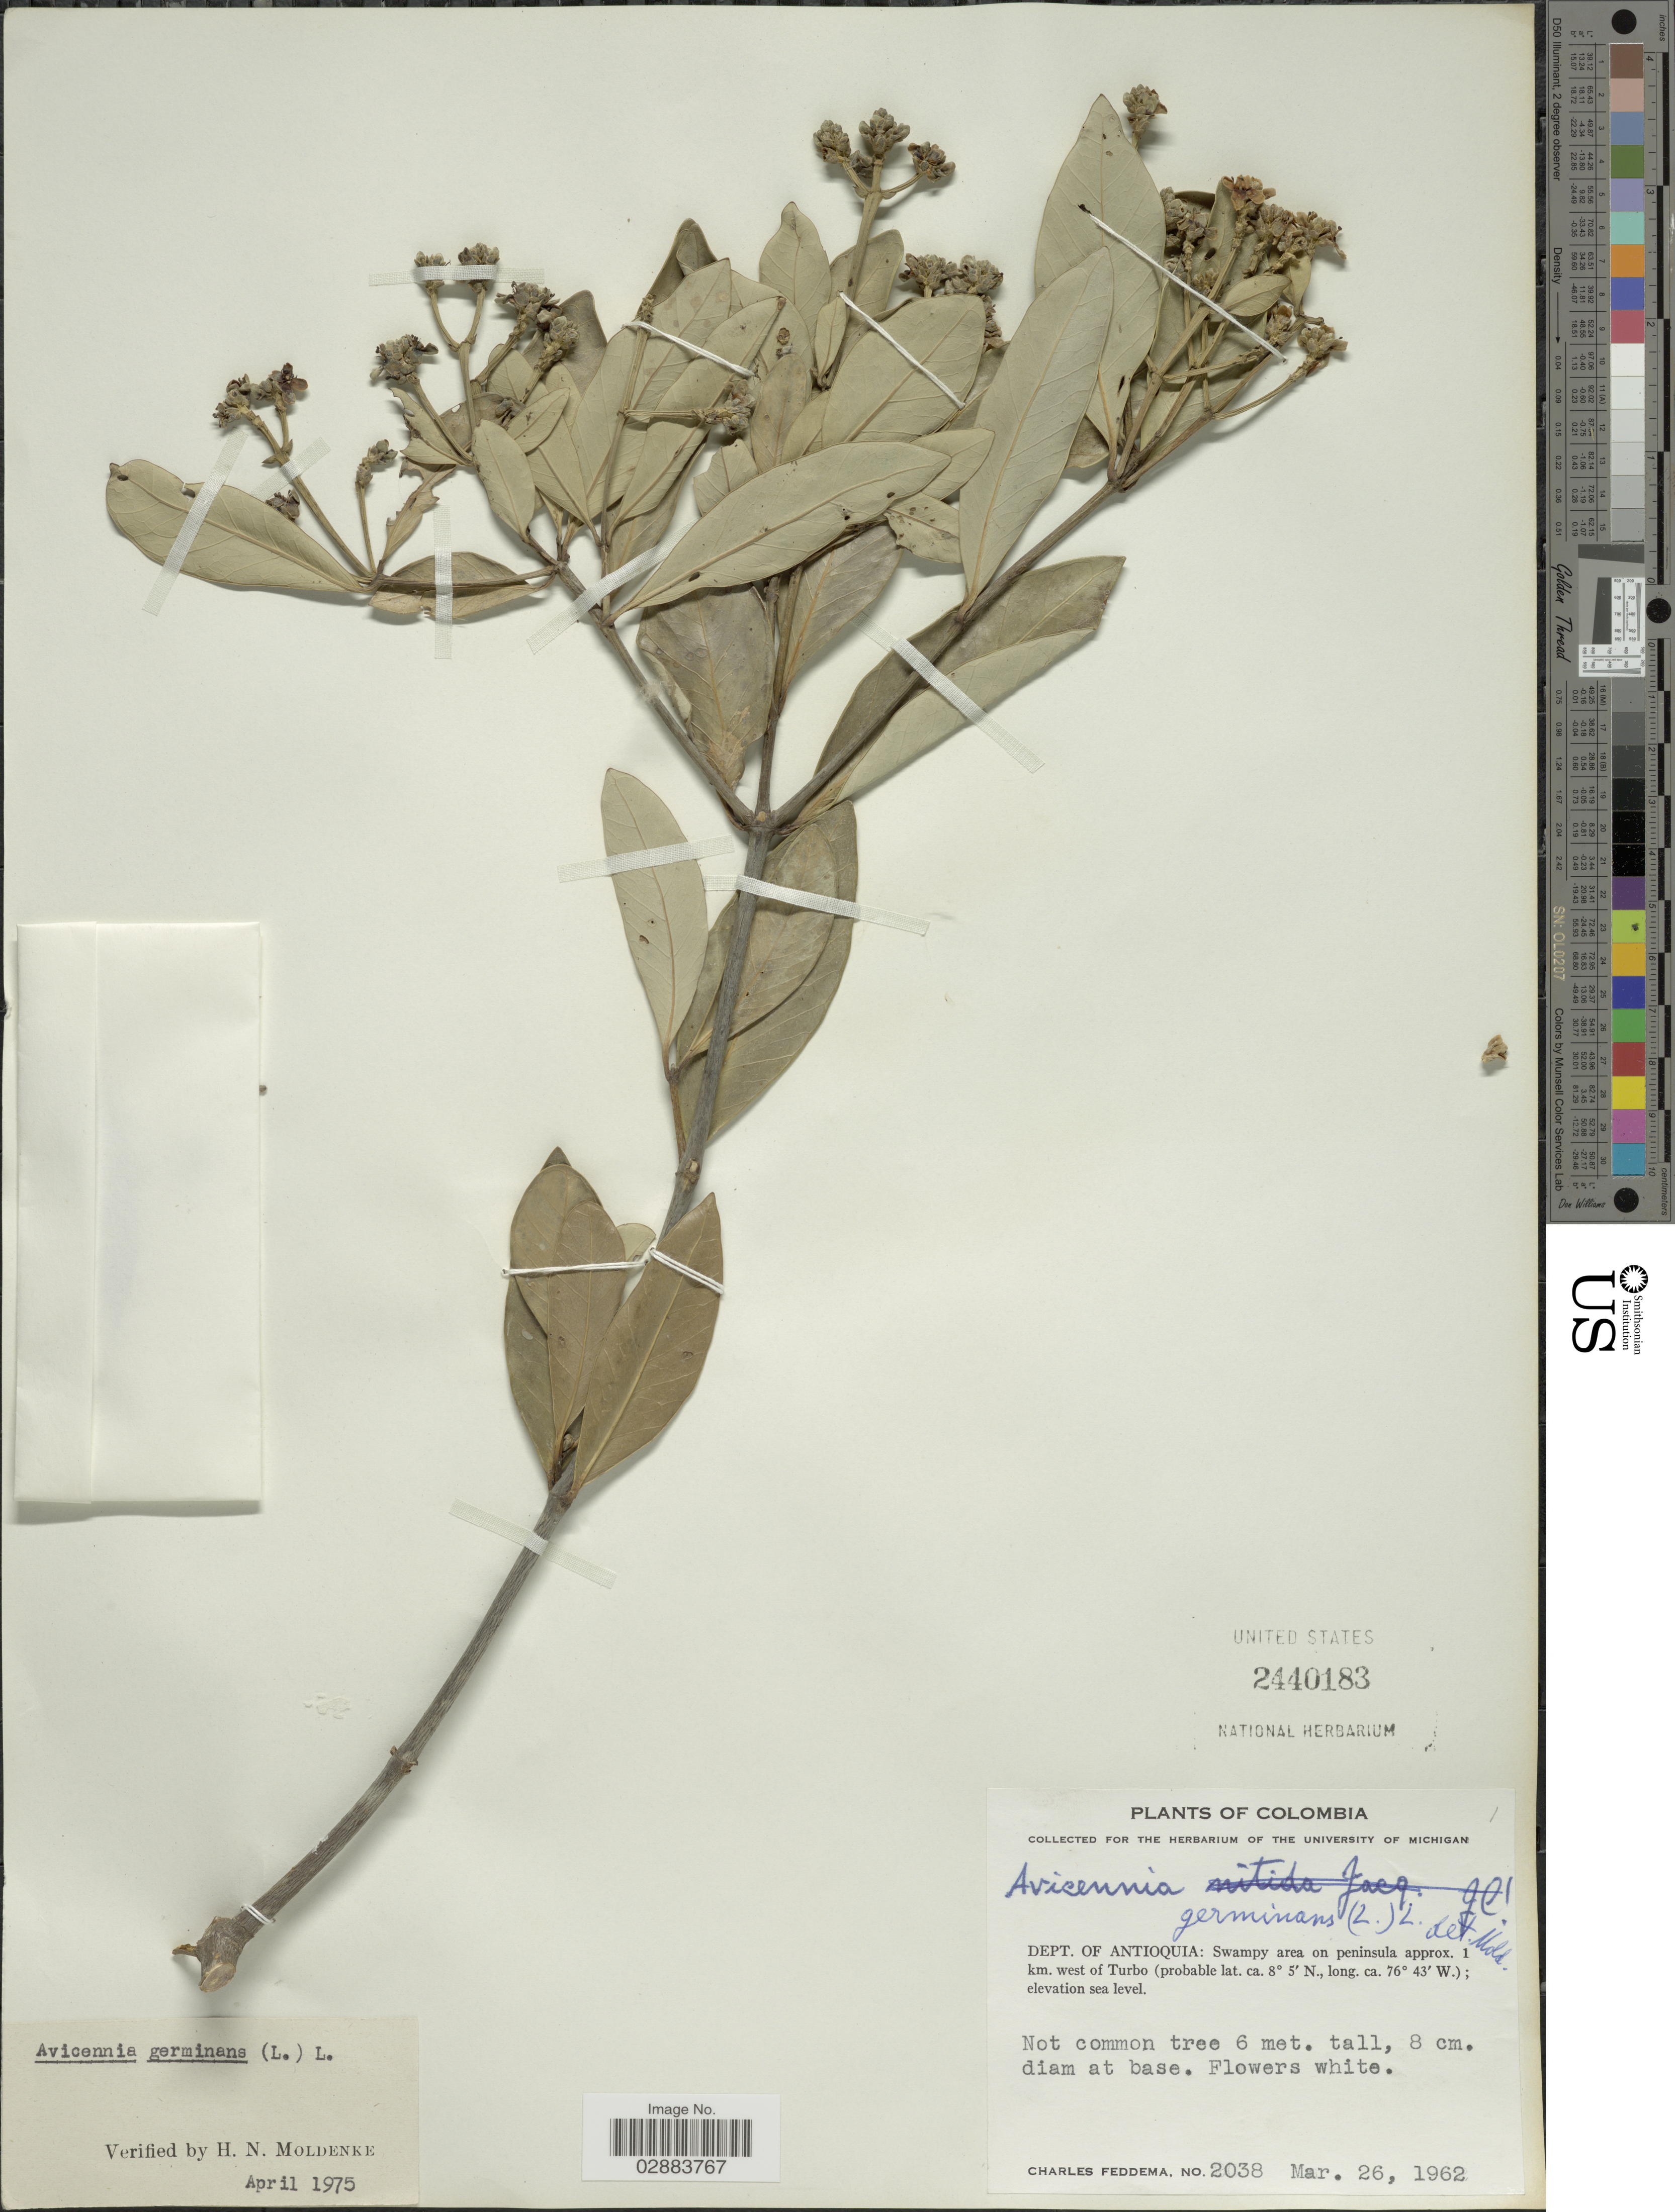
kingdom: Plantae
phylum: Tracheophyta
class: Magnoliopsida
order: Lamiales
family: Acanthaceae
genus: Avicennia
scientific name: Avicennia germinans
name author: (L.) L.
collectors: C. Feddema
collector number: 2038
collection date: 1962-03-26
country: Colombia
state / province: Antioquia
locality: Dept. of Antioquia: on peninsula approx. 1 km west of Turbo.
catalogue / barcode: US 2440183